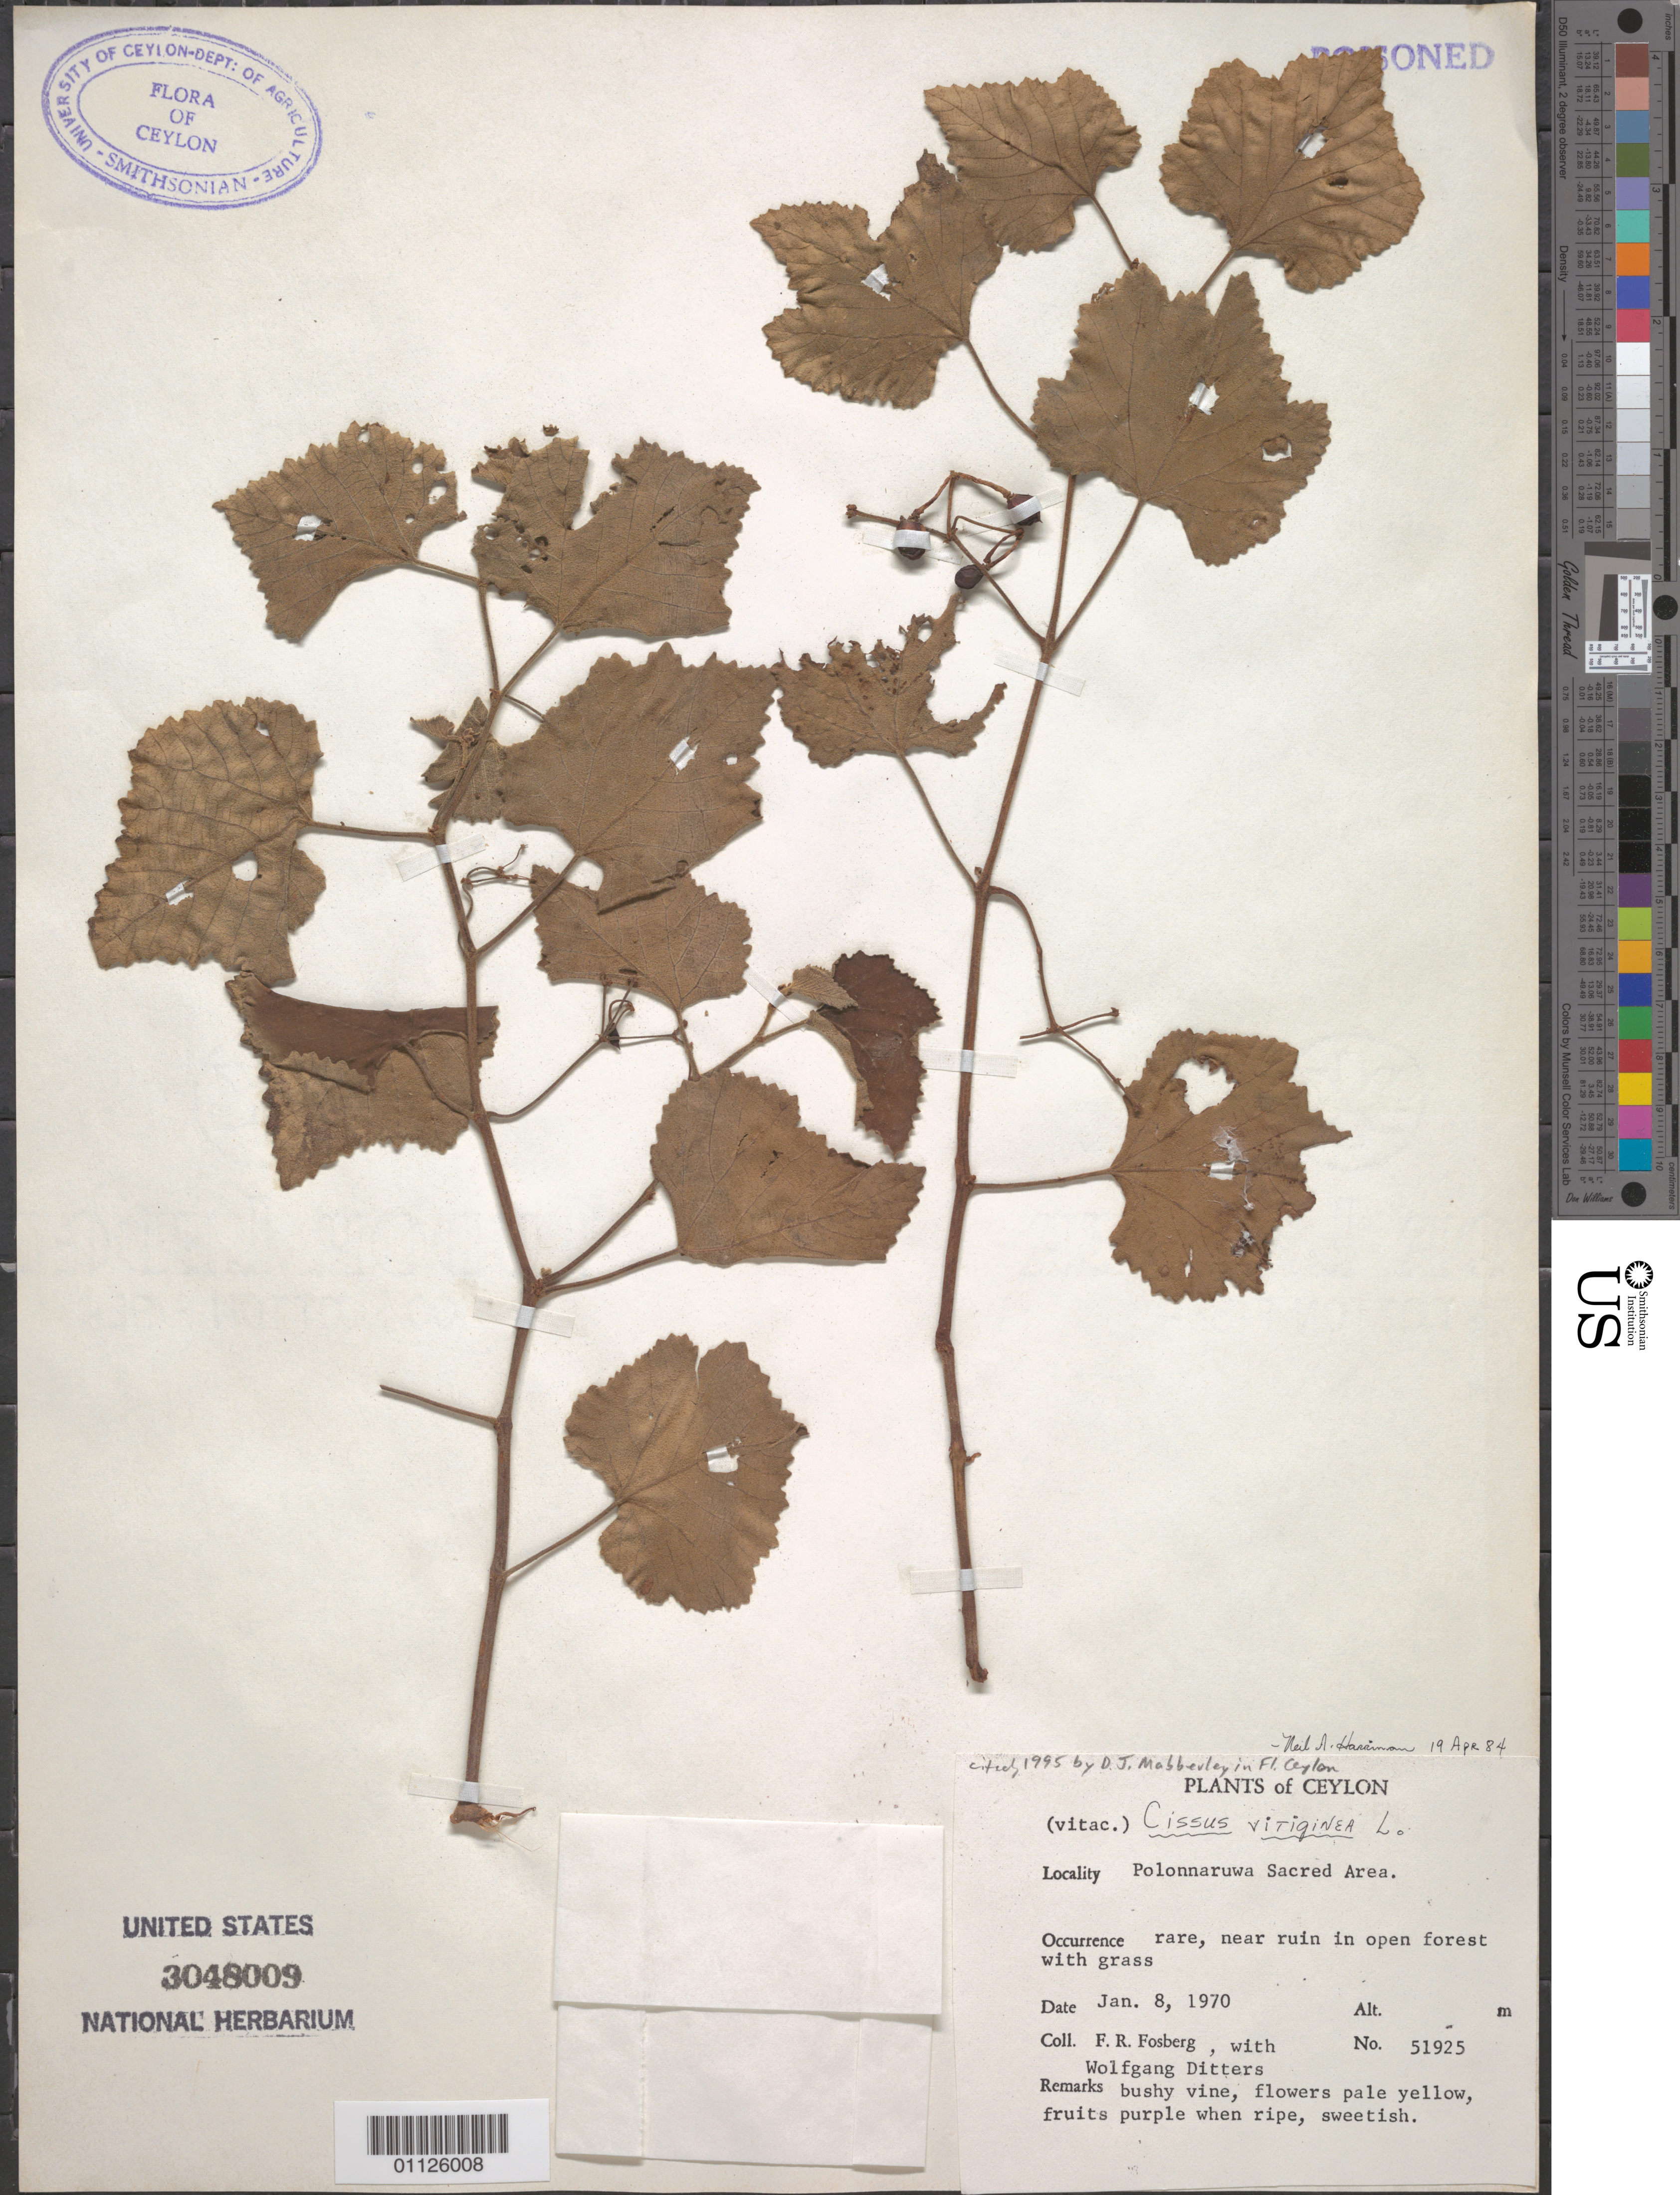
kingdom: Plantae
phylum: Tracheophyta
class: Magnoliopsida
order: Vitales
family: Vitaceae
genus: Cissus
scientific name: Cissus vitiginea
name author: L.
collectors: F. R. Fosberg & W. Ditters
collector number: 51925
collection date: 1970-01-08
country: Sri Lanka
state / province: North Central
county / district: Polonnaruwa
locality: Polonnaruwa Sacred Area.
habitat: Rare, near ruin in open forest with grass. Bushy vine.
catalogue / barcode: US 3048009